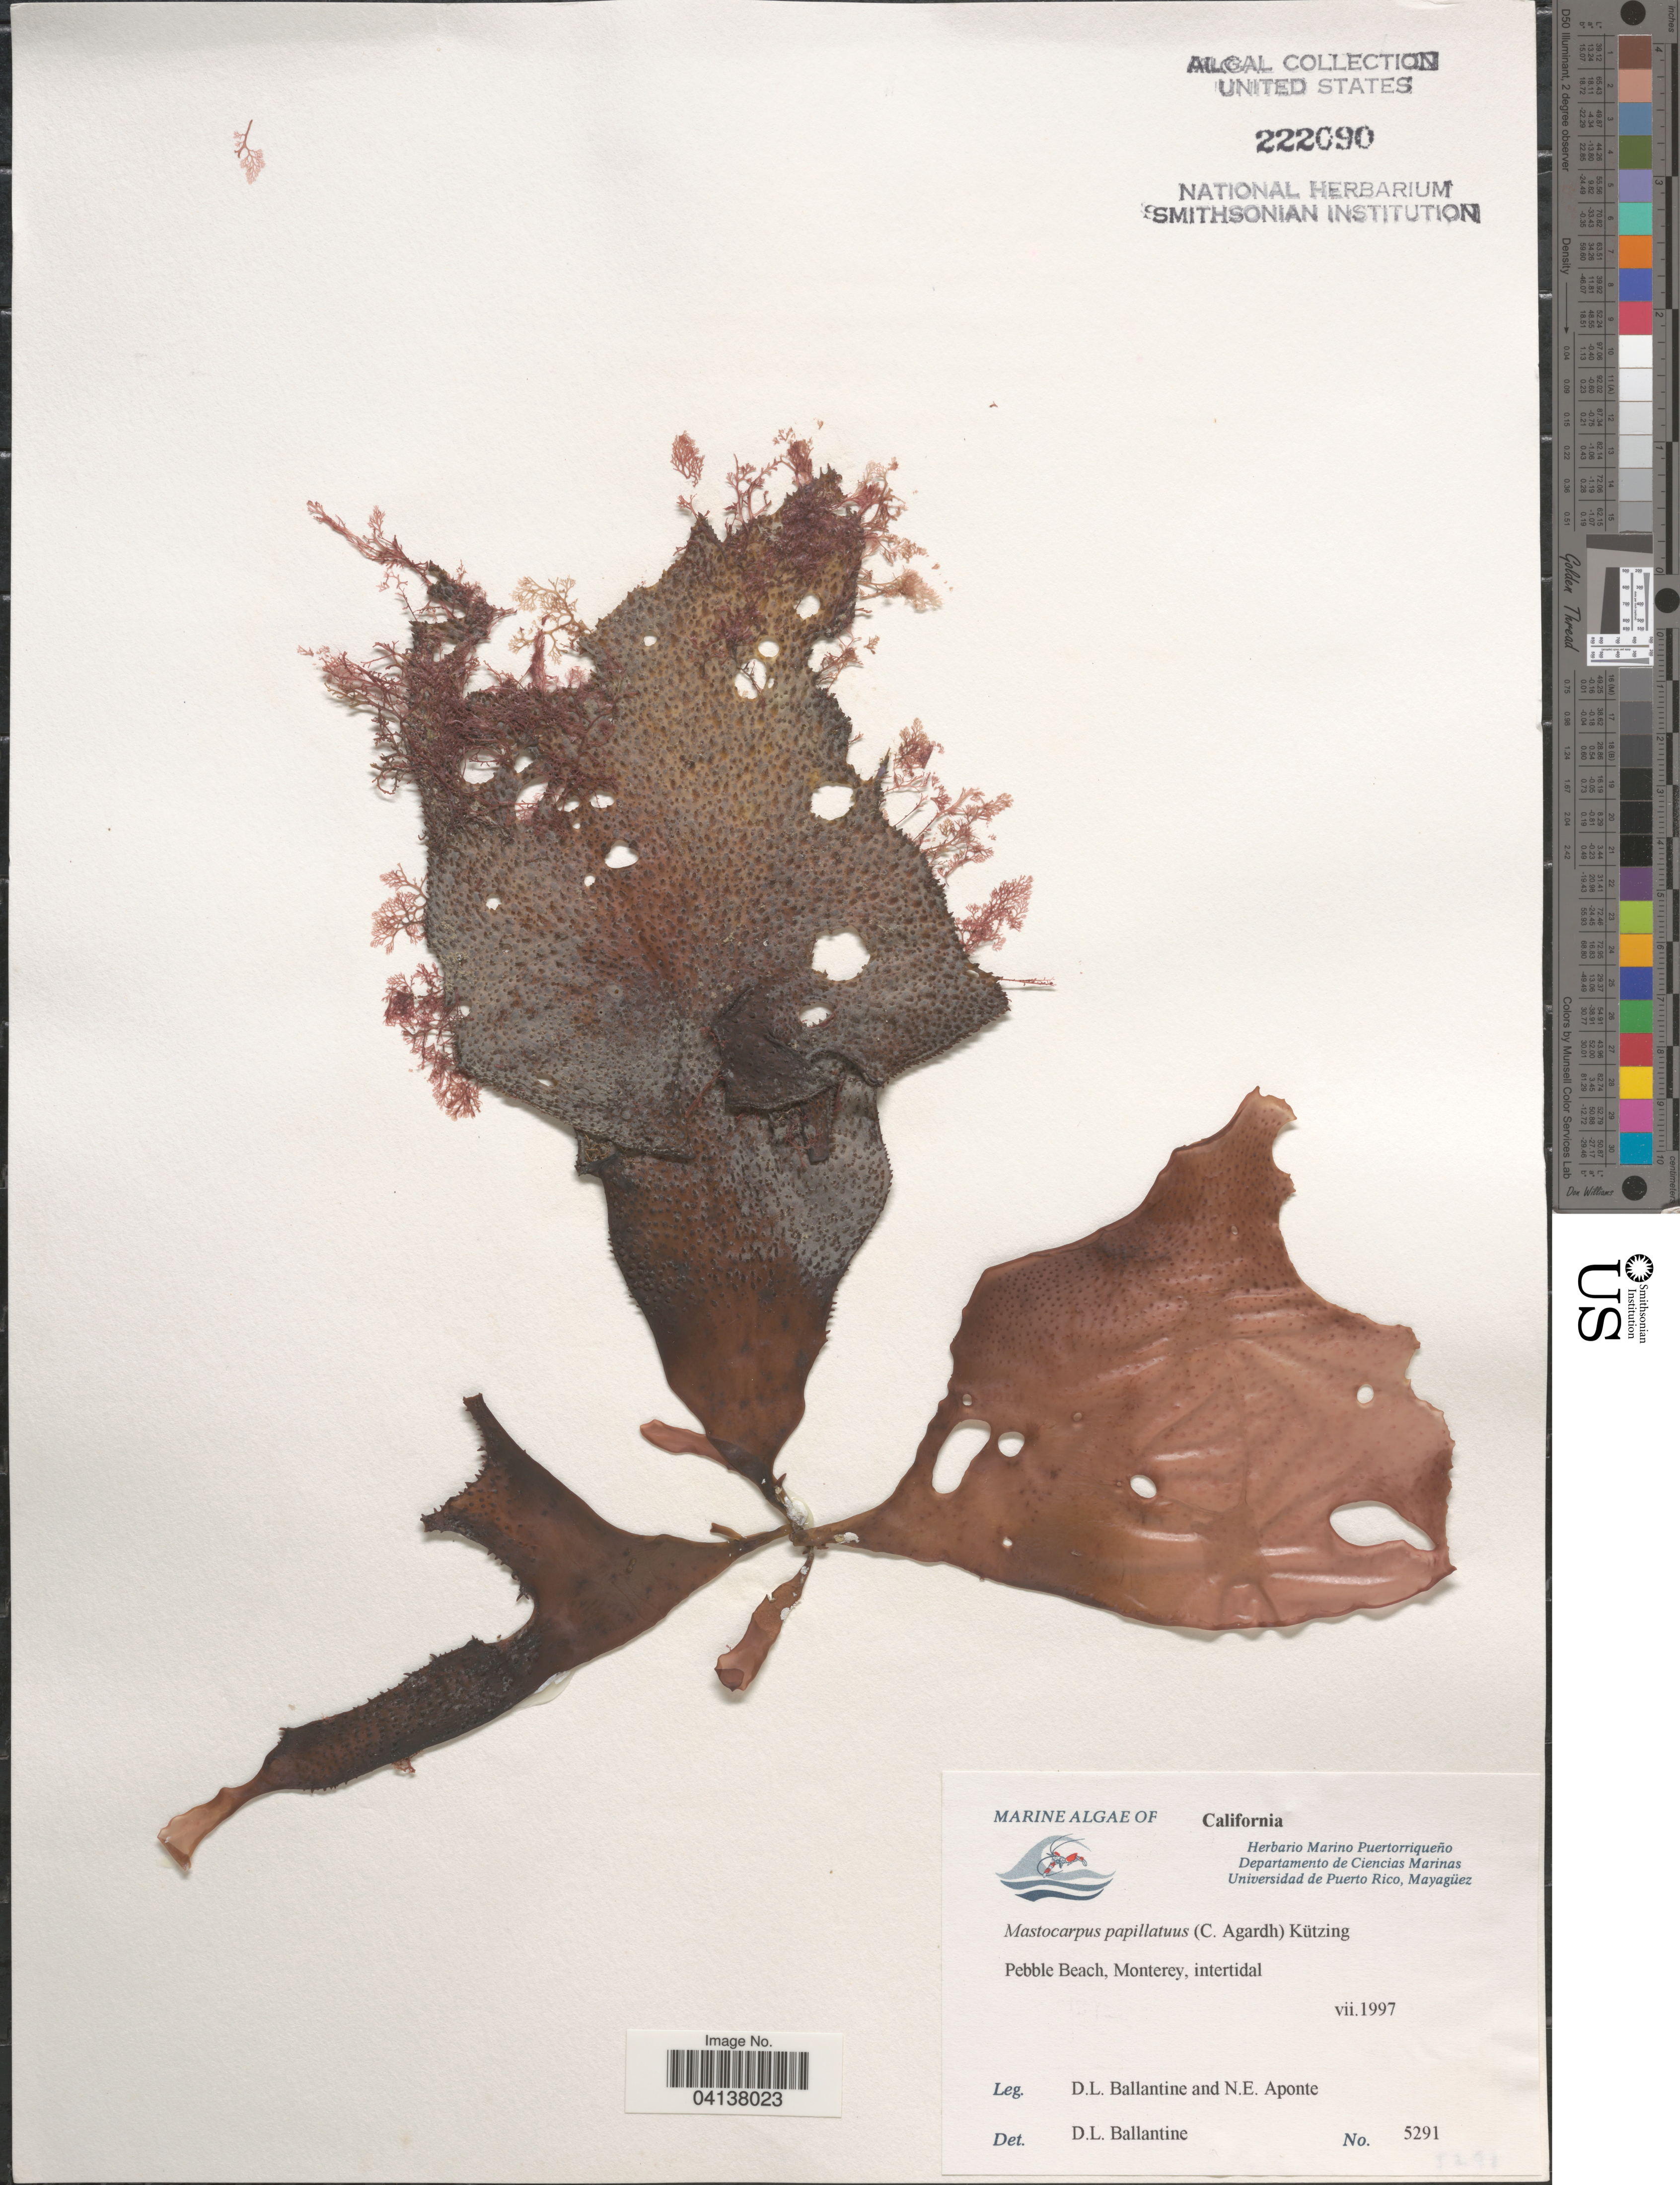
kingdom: Plantae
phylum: Rhodophyta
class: Florideophyceae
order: Gigartinales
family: Phyllophoraceae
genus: Mastocarpus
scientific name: Mastocarpus papillatus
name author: (C. Agardh) Kütz.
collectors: D.L. Ballantine & N. E. Aponte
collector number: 5291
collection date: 1997-07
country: United States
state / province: California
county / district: Monterey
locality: Pebble Beach, Monterey, intertidal.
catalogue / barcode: US 222090